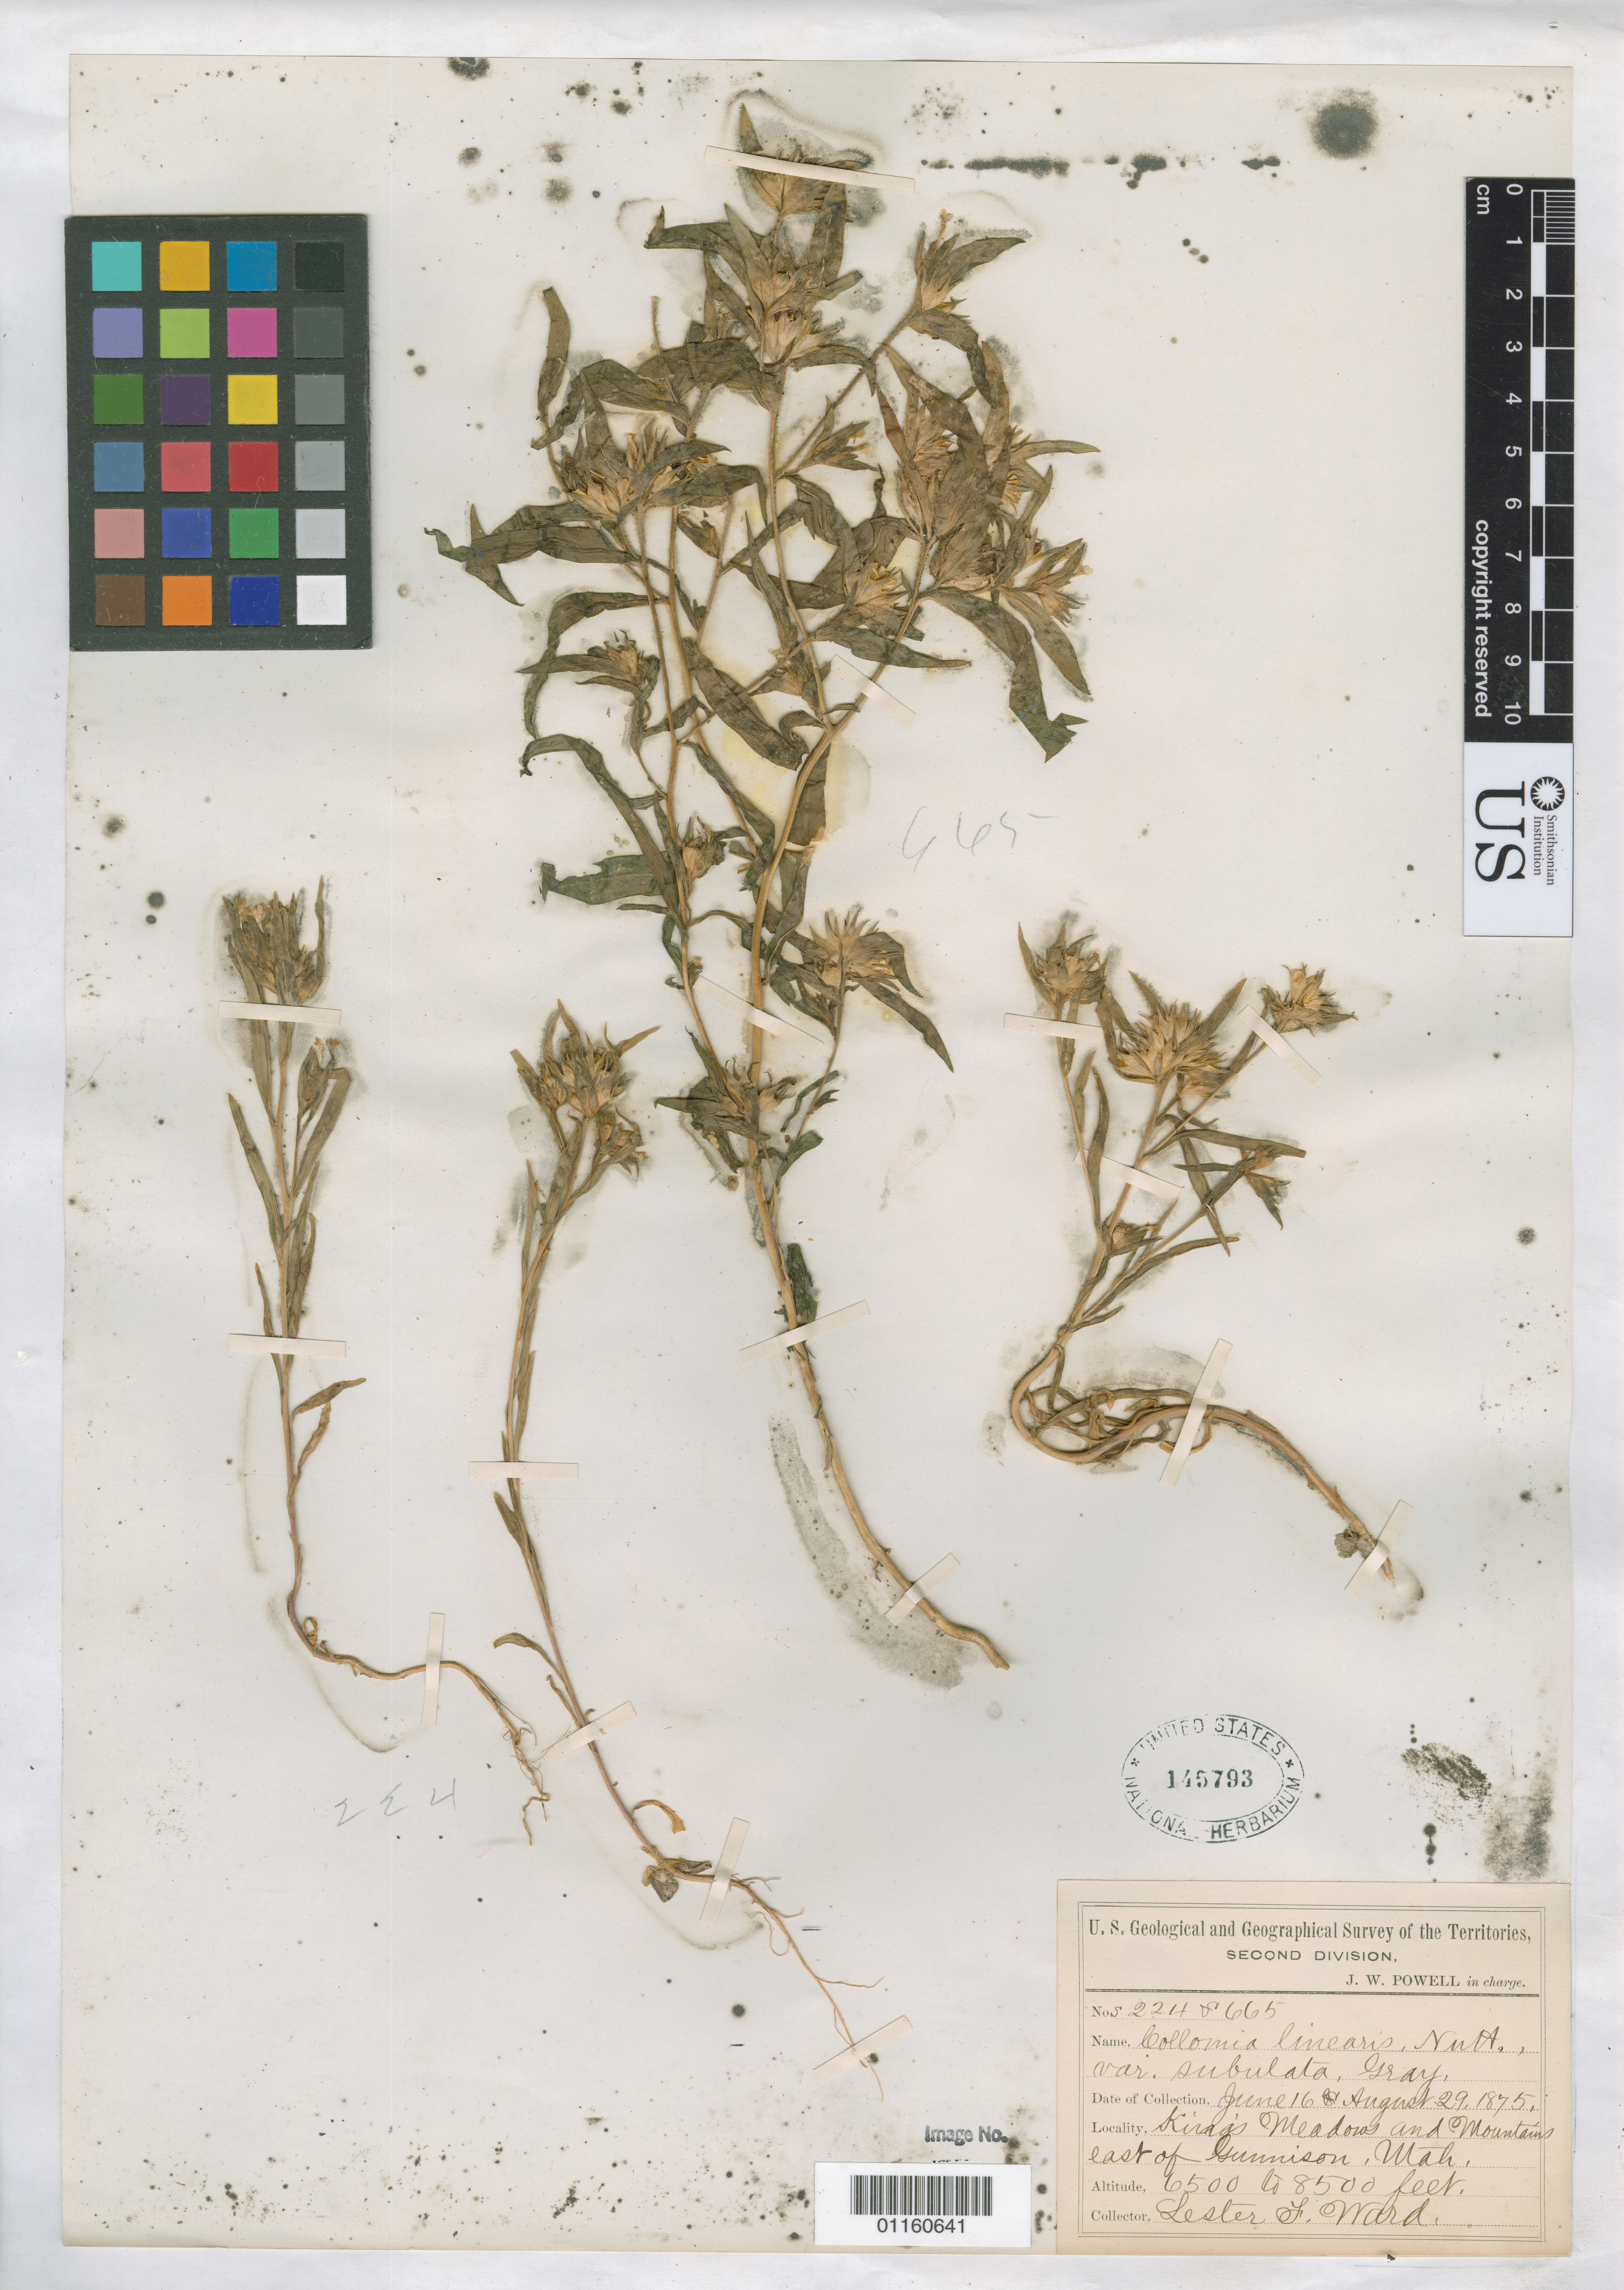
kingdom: Plantae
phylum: Tracheophyta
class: Magnoliopsida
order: Ericales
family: Polemoniaceae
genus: Collomia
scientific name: Collomia linearis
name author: Nutt.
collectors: L. F. Ward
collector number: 224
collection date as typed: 16 Jun 1875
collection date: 1875-06-16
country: United States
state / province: Utah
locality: Kings Meadows and Mountains east of Gunnison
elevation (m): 1981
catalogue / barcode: US 145793